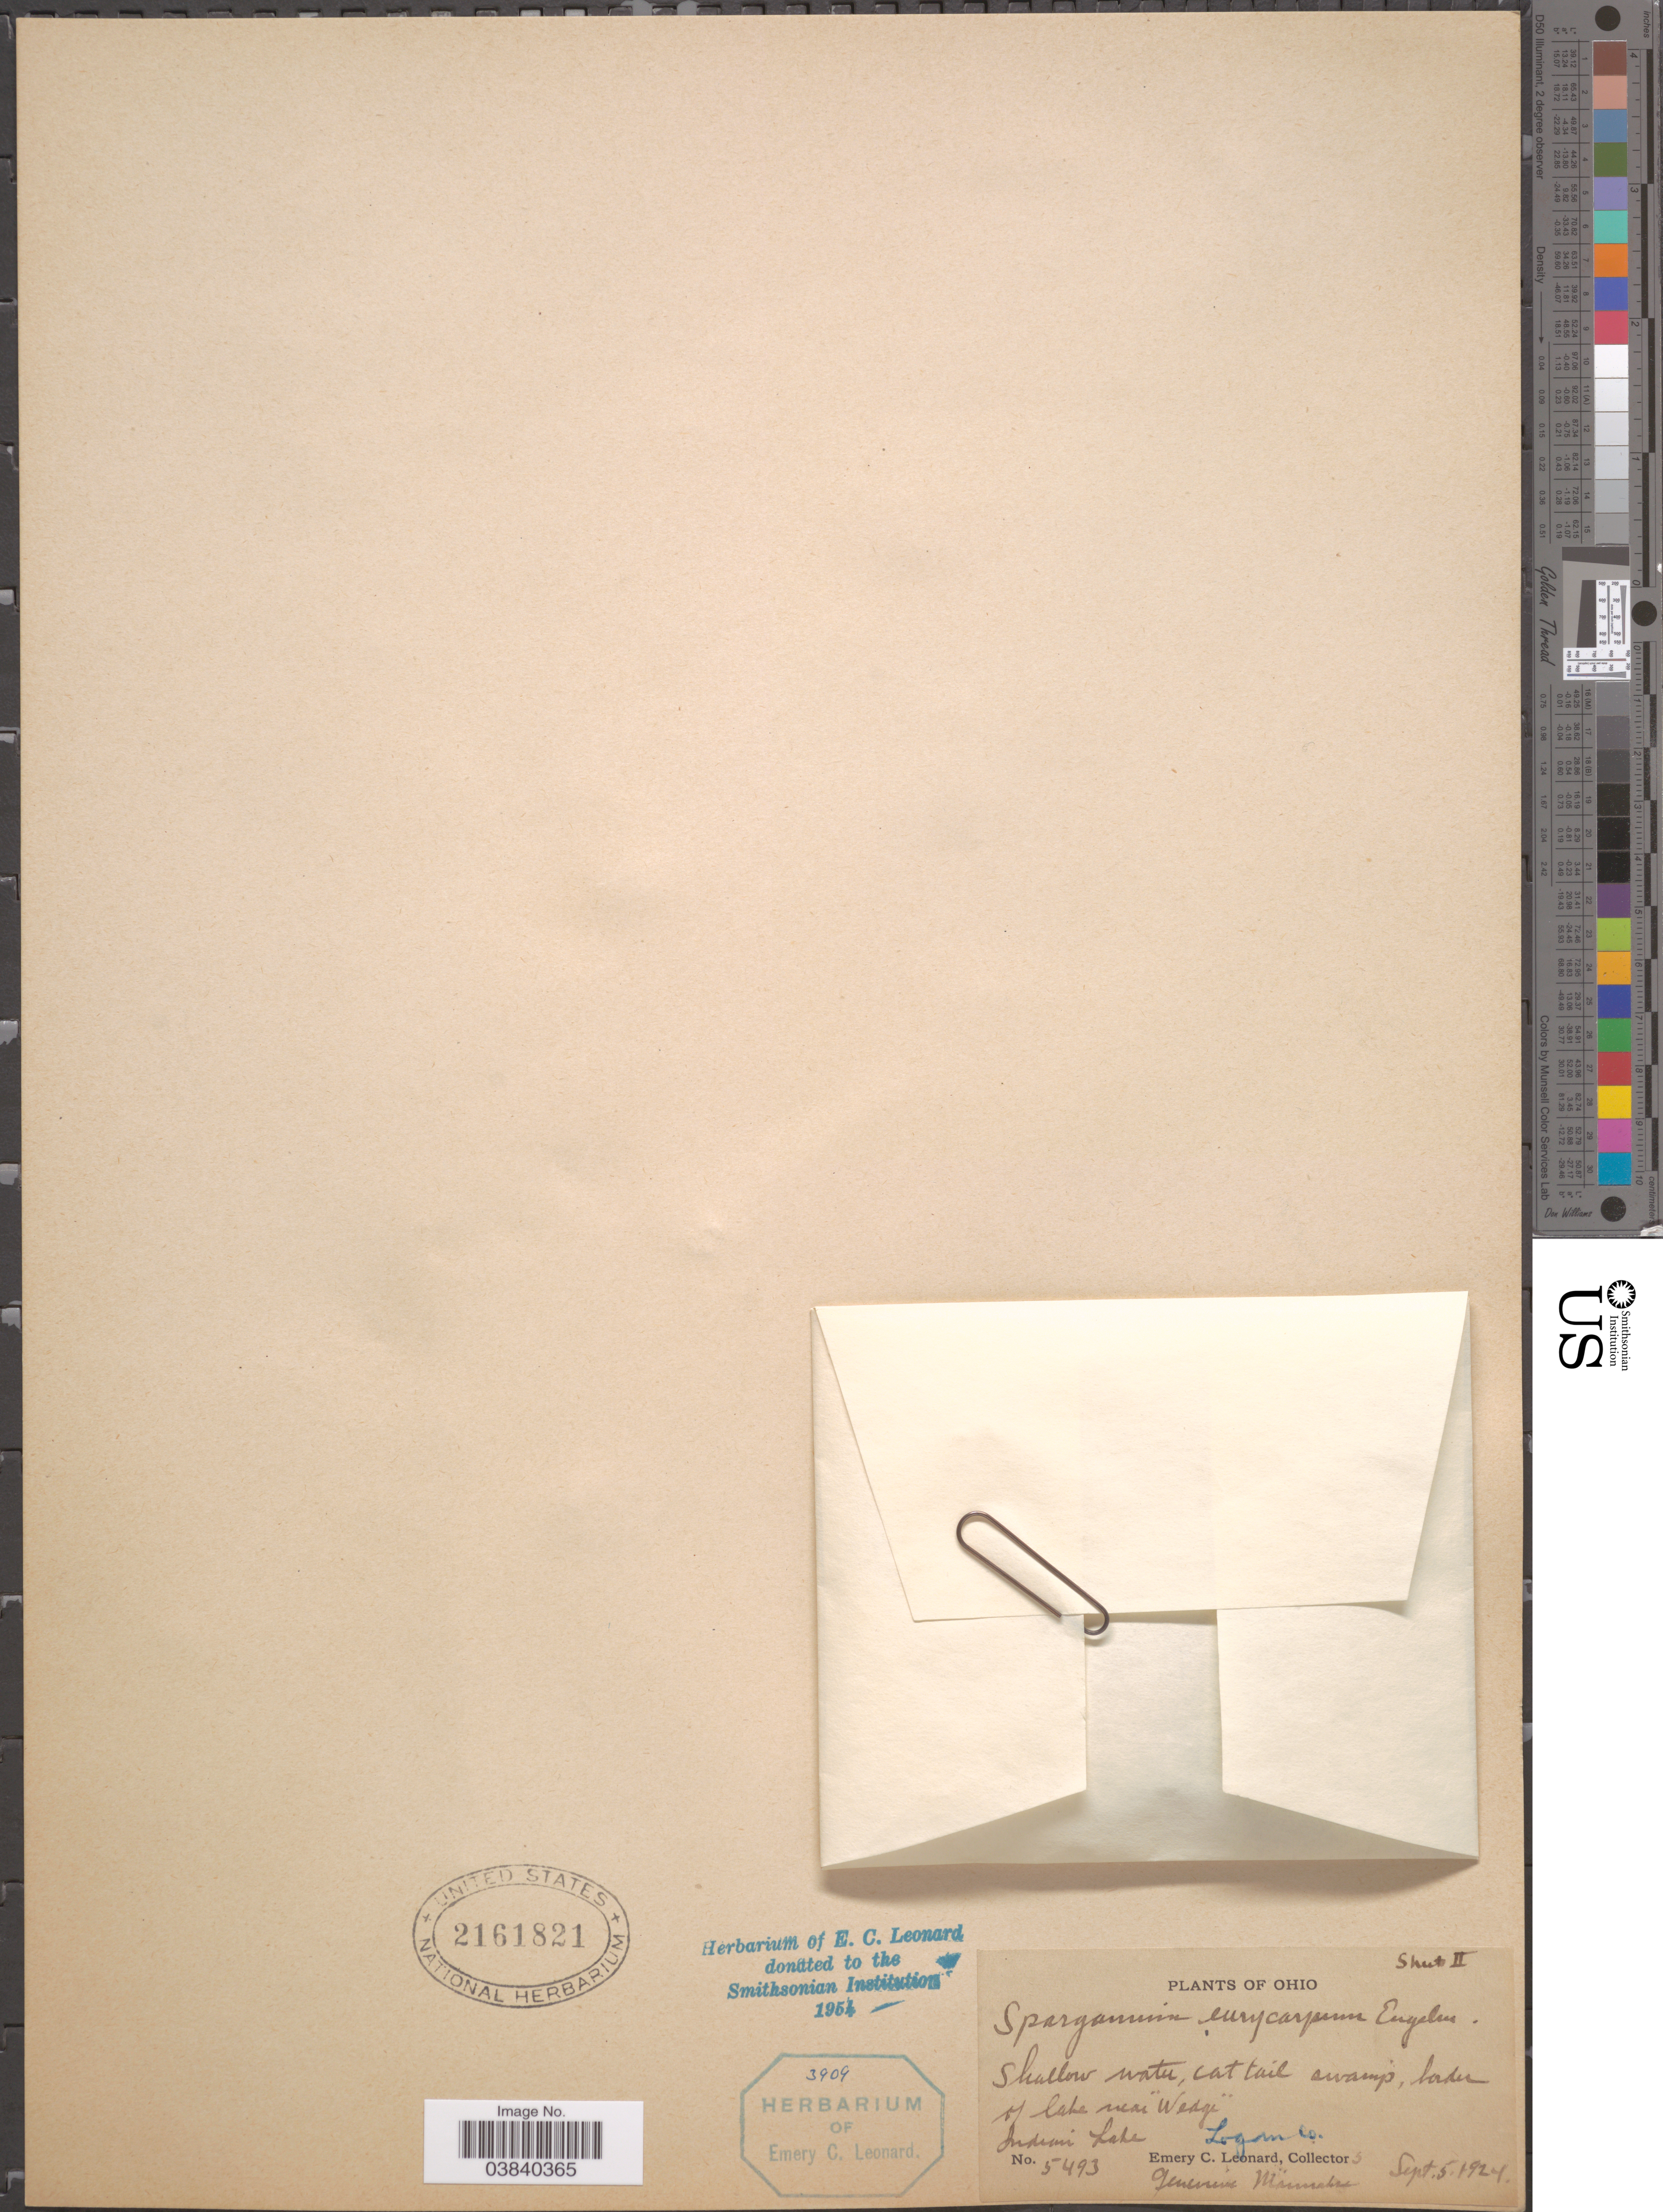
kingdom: Plantae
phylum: Tracheophyta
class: Liliopsida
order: Poales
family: Typhaceae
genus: Sparganium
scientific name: Sparganium eurycarpum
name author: Engelm.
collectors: E. C. Leonard & G. Mannakee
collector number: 5493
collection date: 1924-09-05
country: United States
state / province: Ohio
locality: Cattail swamp. Border of lake near "Wedge". Indian Lake. Logan Co.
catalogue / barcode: US 2161821